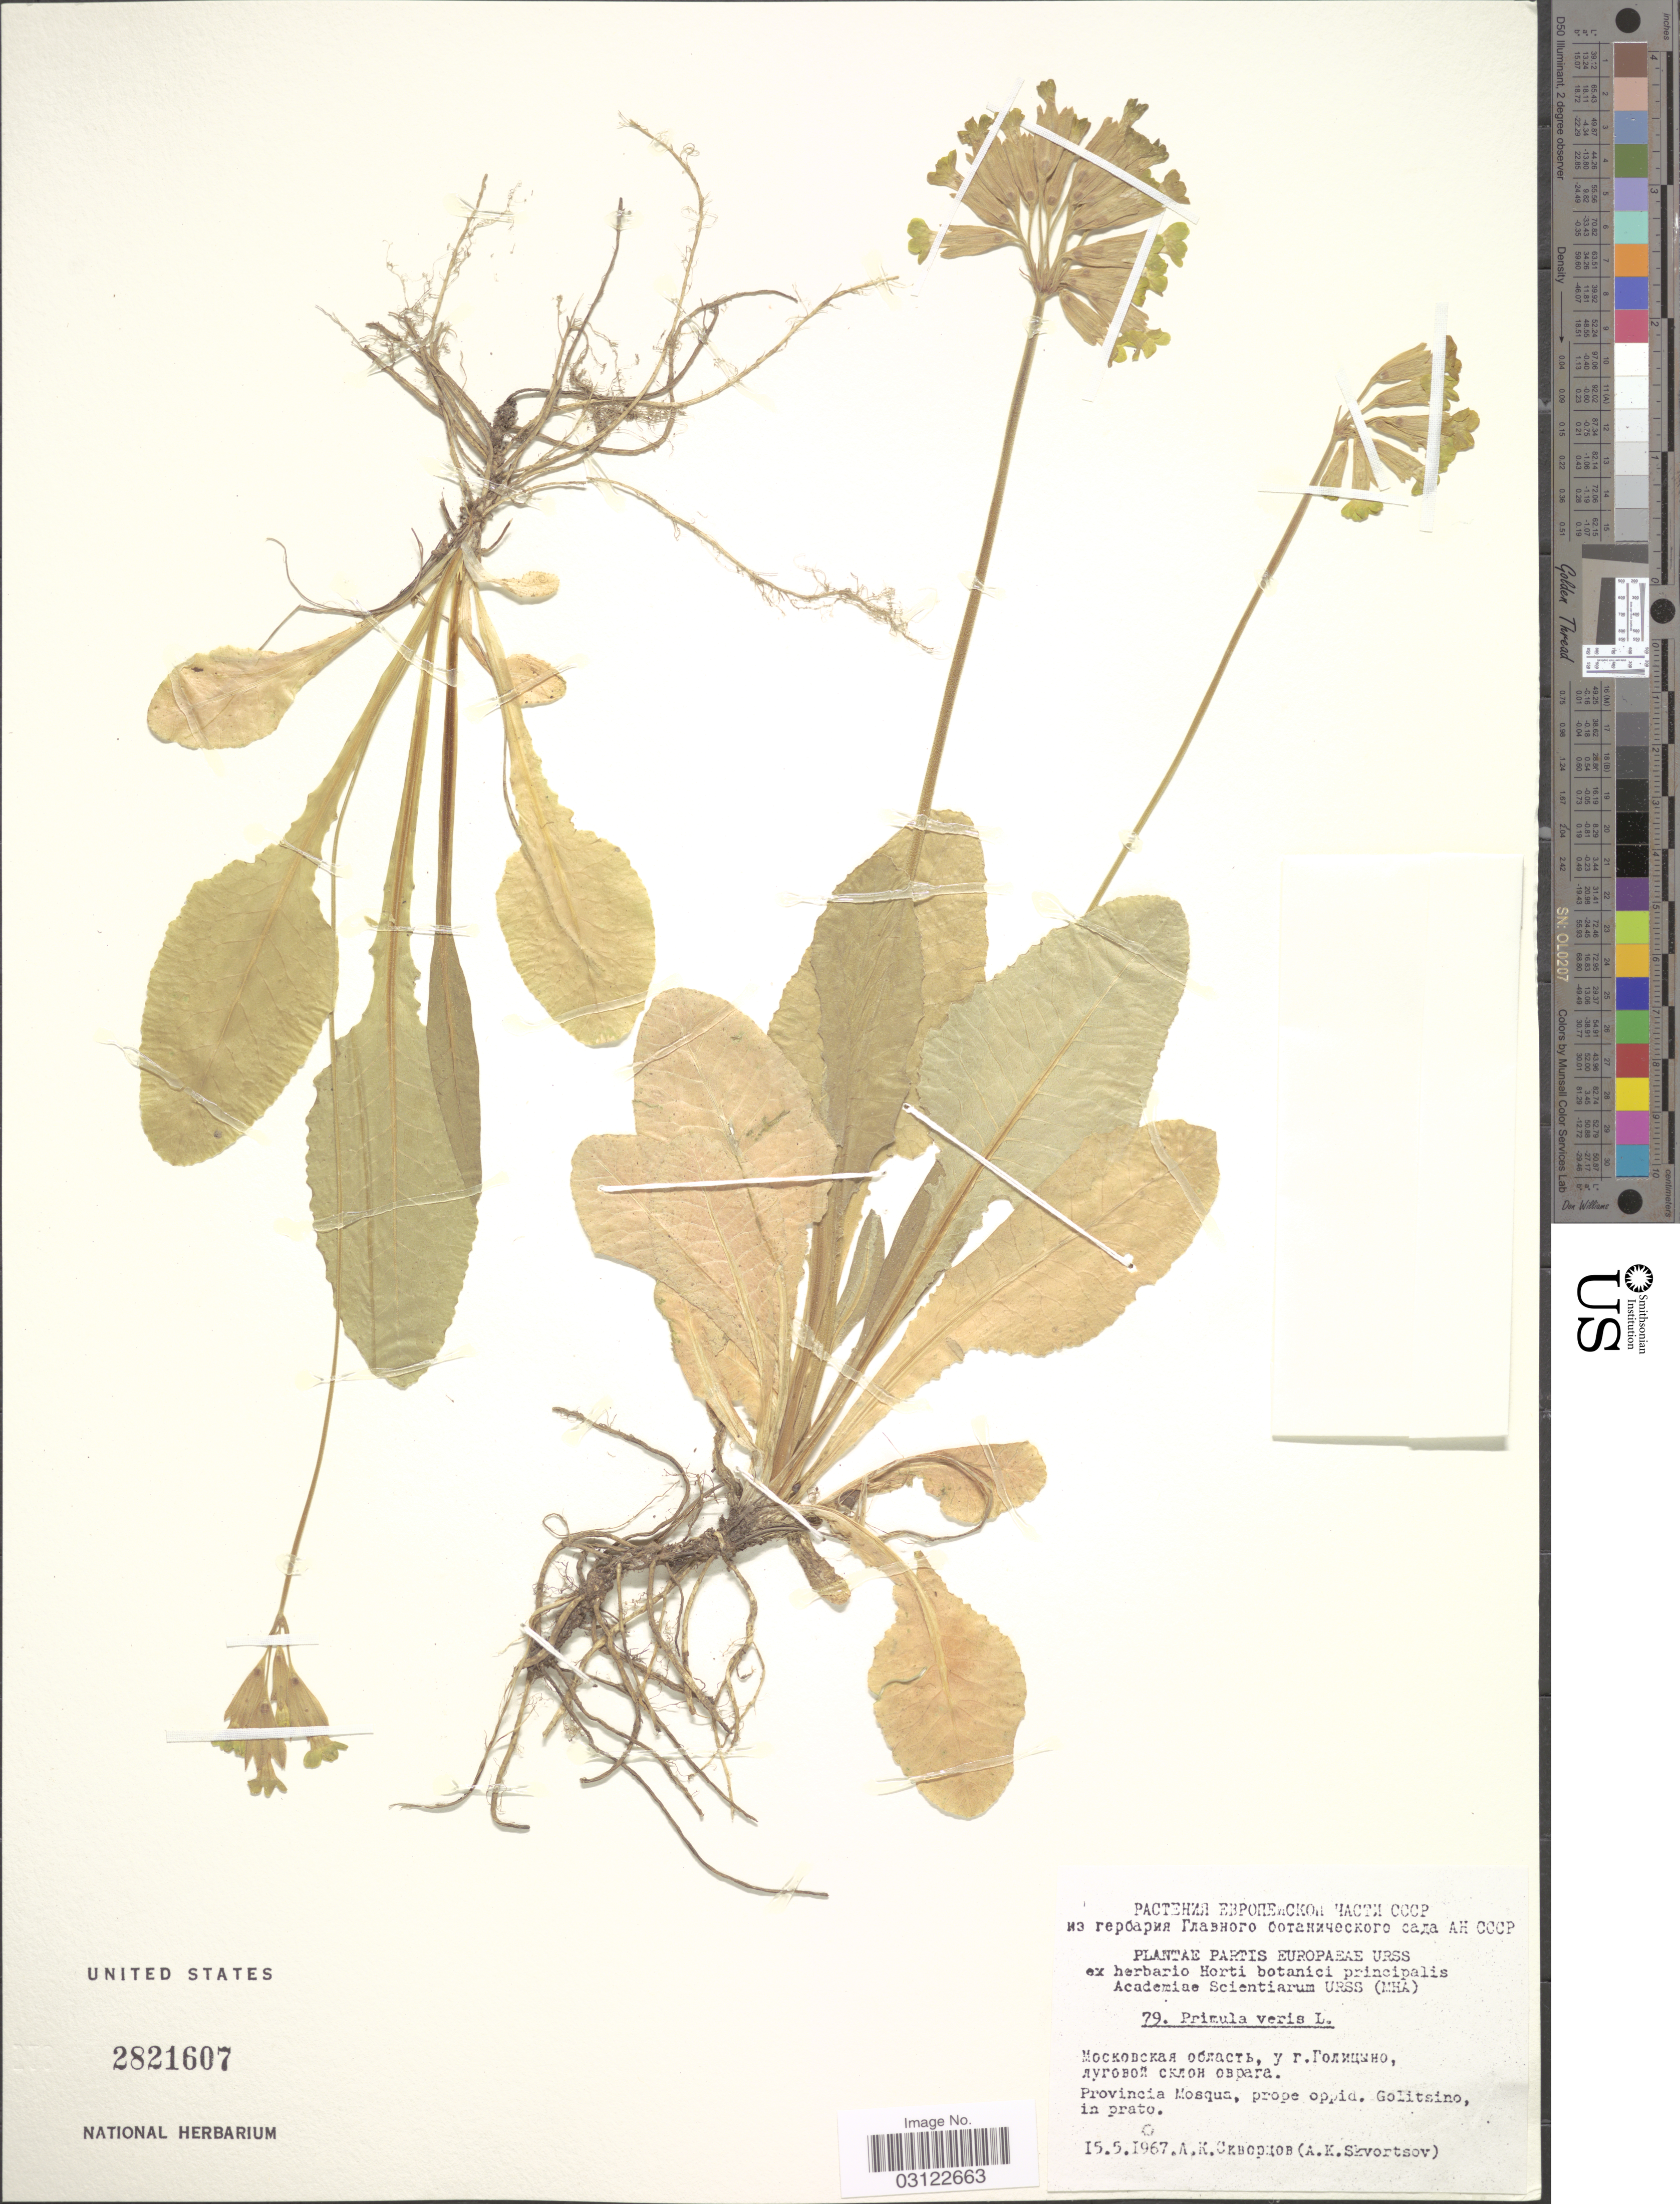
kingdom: Plantae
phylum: Tracheophyta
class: Magnoliopsida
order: Ericales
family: Primulaceae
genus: Primula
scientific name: Primula veris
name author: L.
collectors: A. K. Skvortsov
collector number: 79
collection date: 1967-05-15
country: Russian Federation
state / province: Moscow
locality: Partis Europaeae URSS. Provincia Mosqua, prope oppid. Golitsino, in prato.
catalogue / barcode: US 2821607